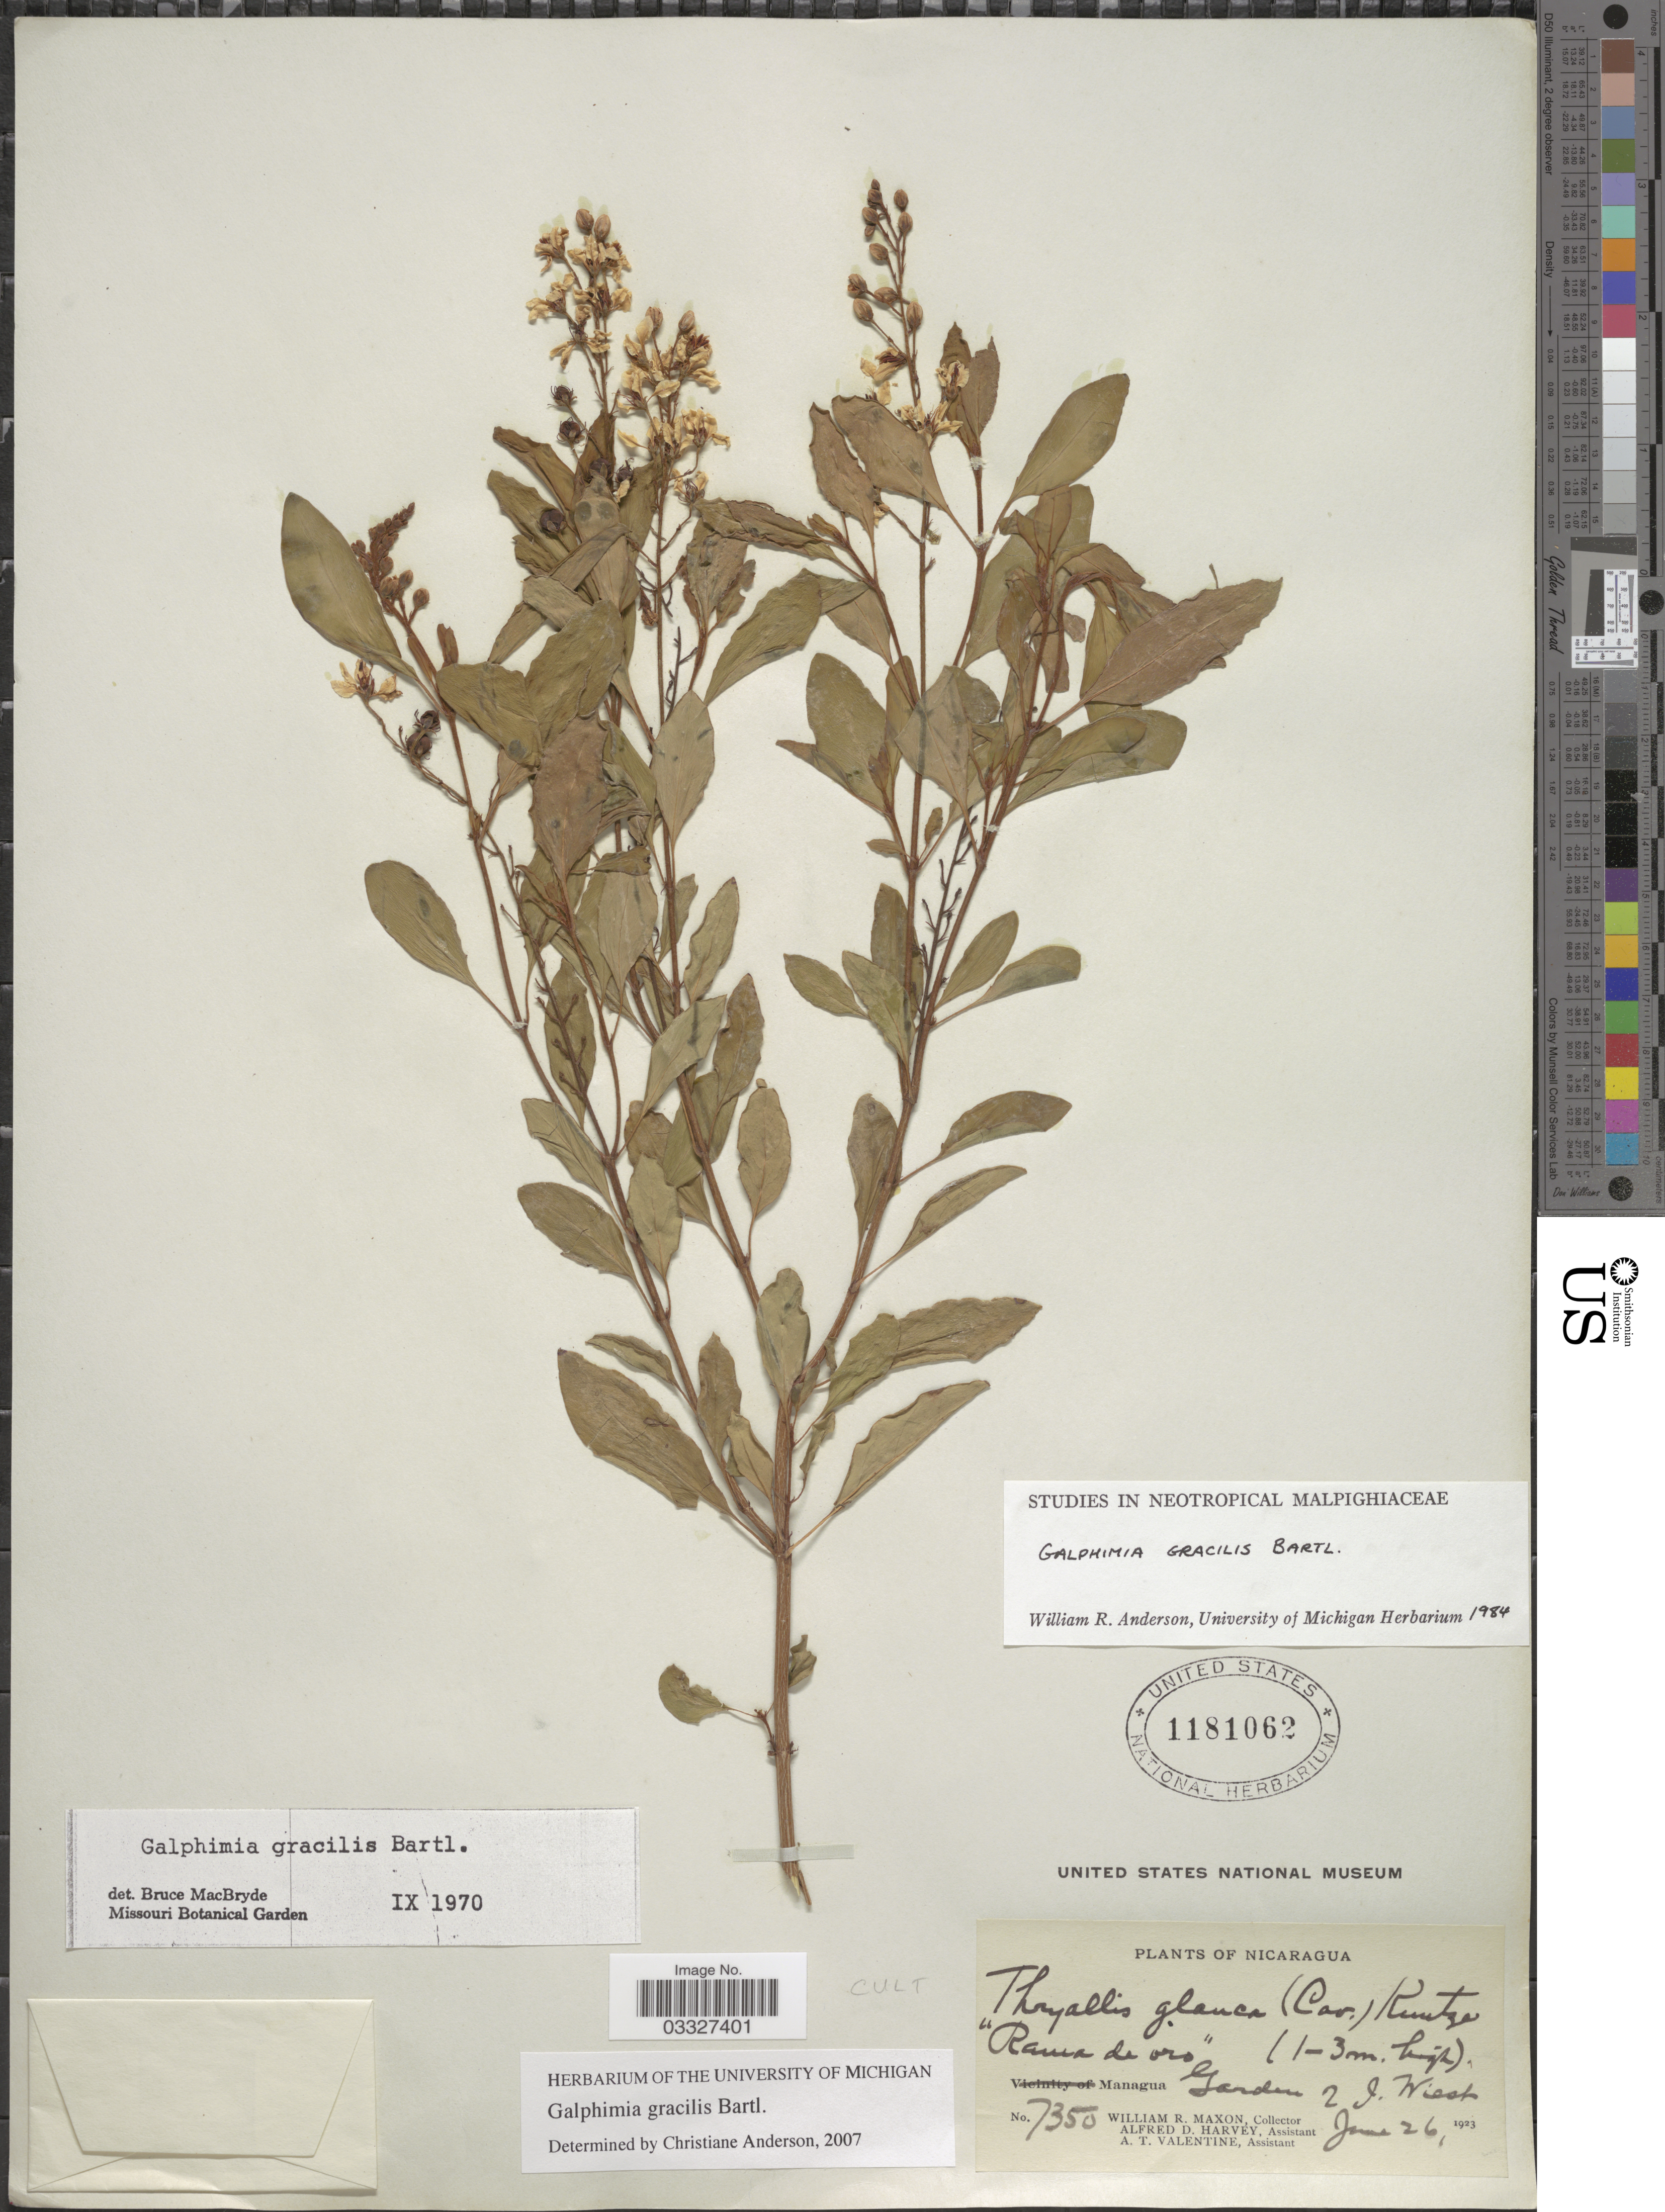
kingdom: Plantae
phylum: Tracheophyta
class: Magnoliopsida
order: Malpighiales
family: Malpighiaceae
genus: Galphimia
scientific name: Galphimia gracilis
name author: Bartl.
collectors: W. R. Maxon, A. D. Harvey & A. Valentine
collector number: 7350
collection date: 1923-06-26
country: Nicaragua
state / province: Managua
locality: Garden of J. Wiest.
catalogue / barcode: US 1181062